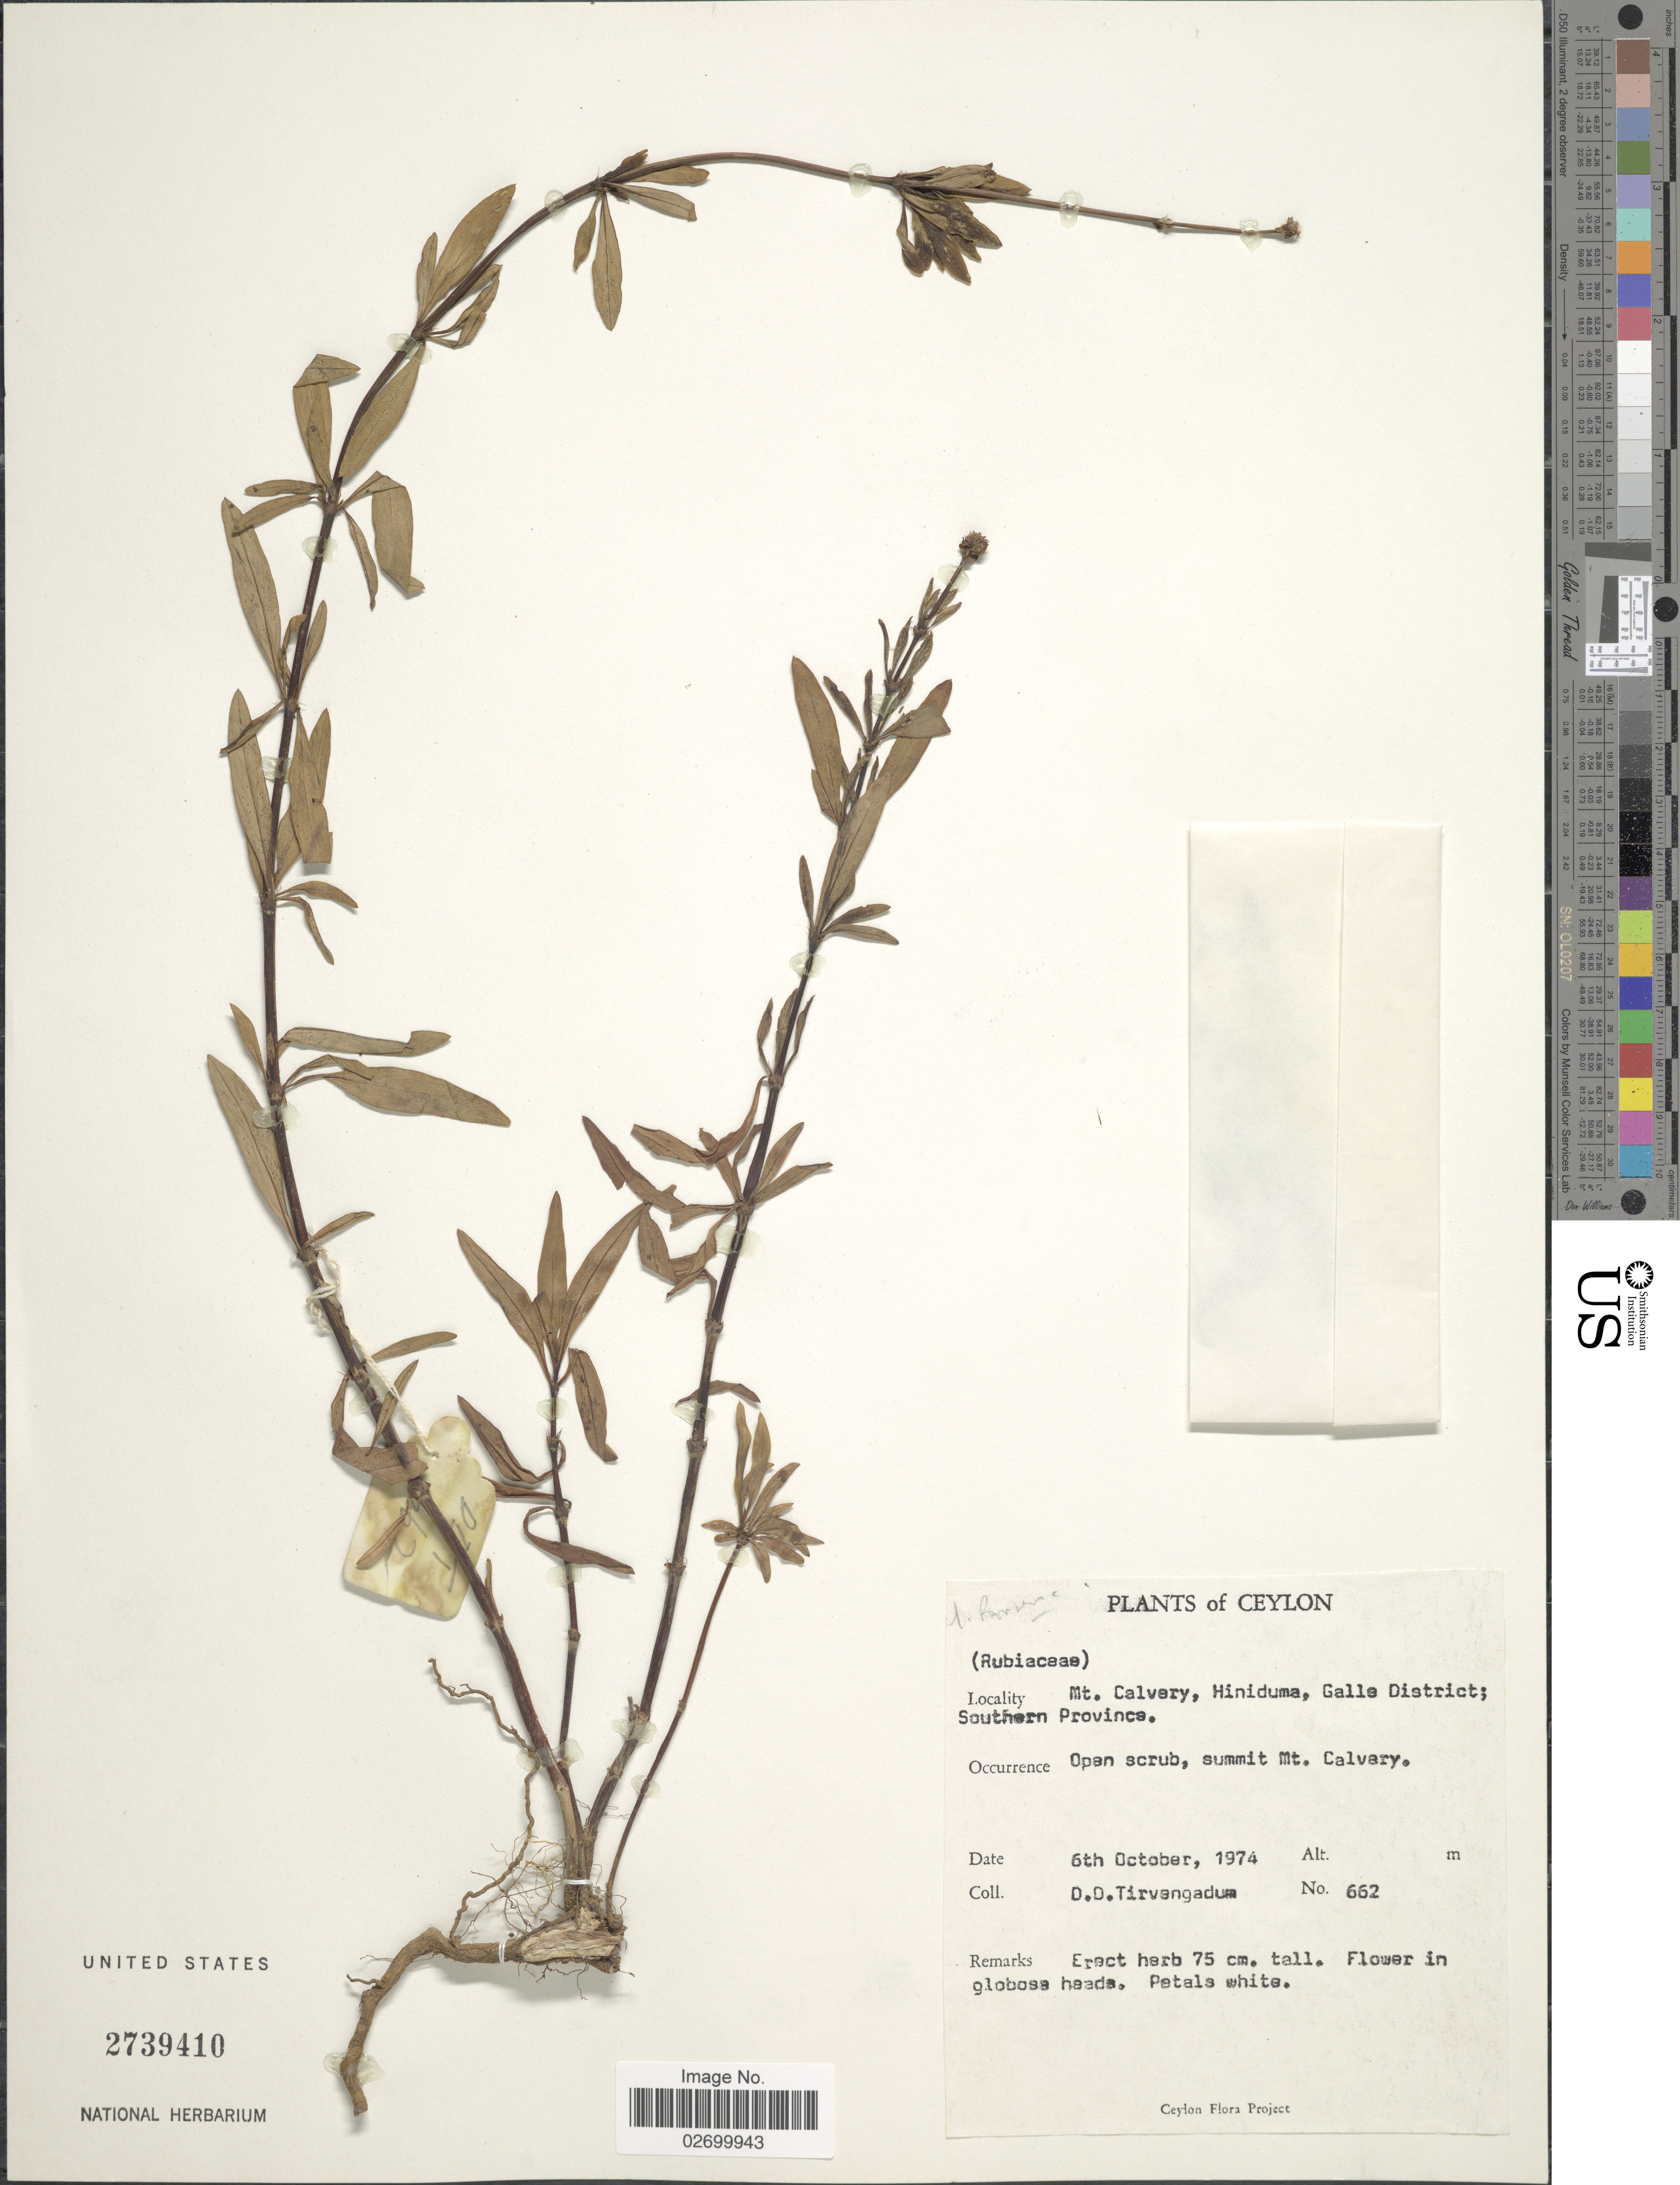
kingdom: Plantae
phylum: Tracheophyta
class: Magnoliopsida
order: Gentianales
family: Rubiaceae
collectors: D. Tirvengadum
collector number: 662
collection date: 1974-10-06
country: Sri Lanka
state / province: Southern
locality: Ceylon, Mt. Calvery, Hiniduma, Galle District, summit Mt. Calvery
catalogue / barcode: US 2739410